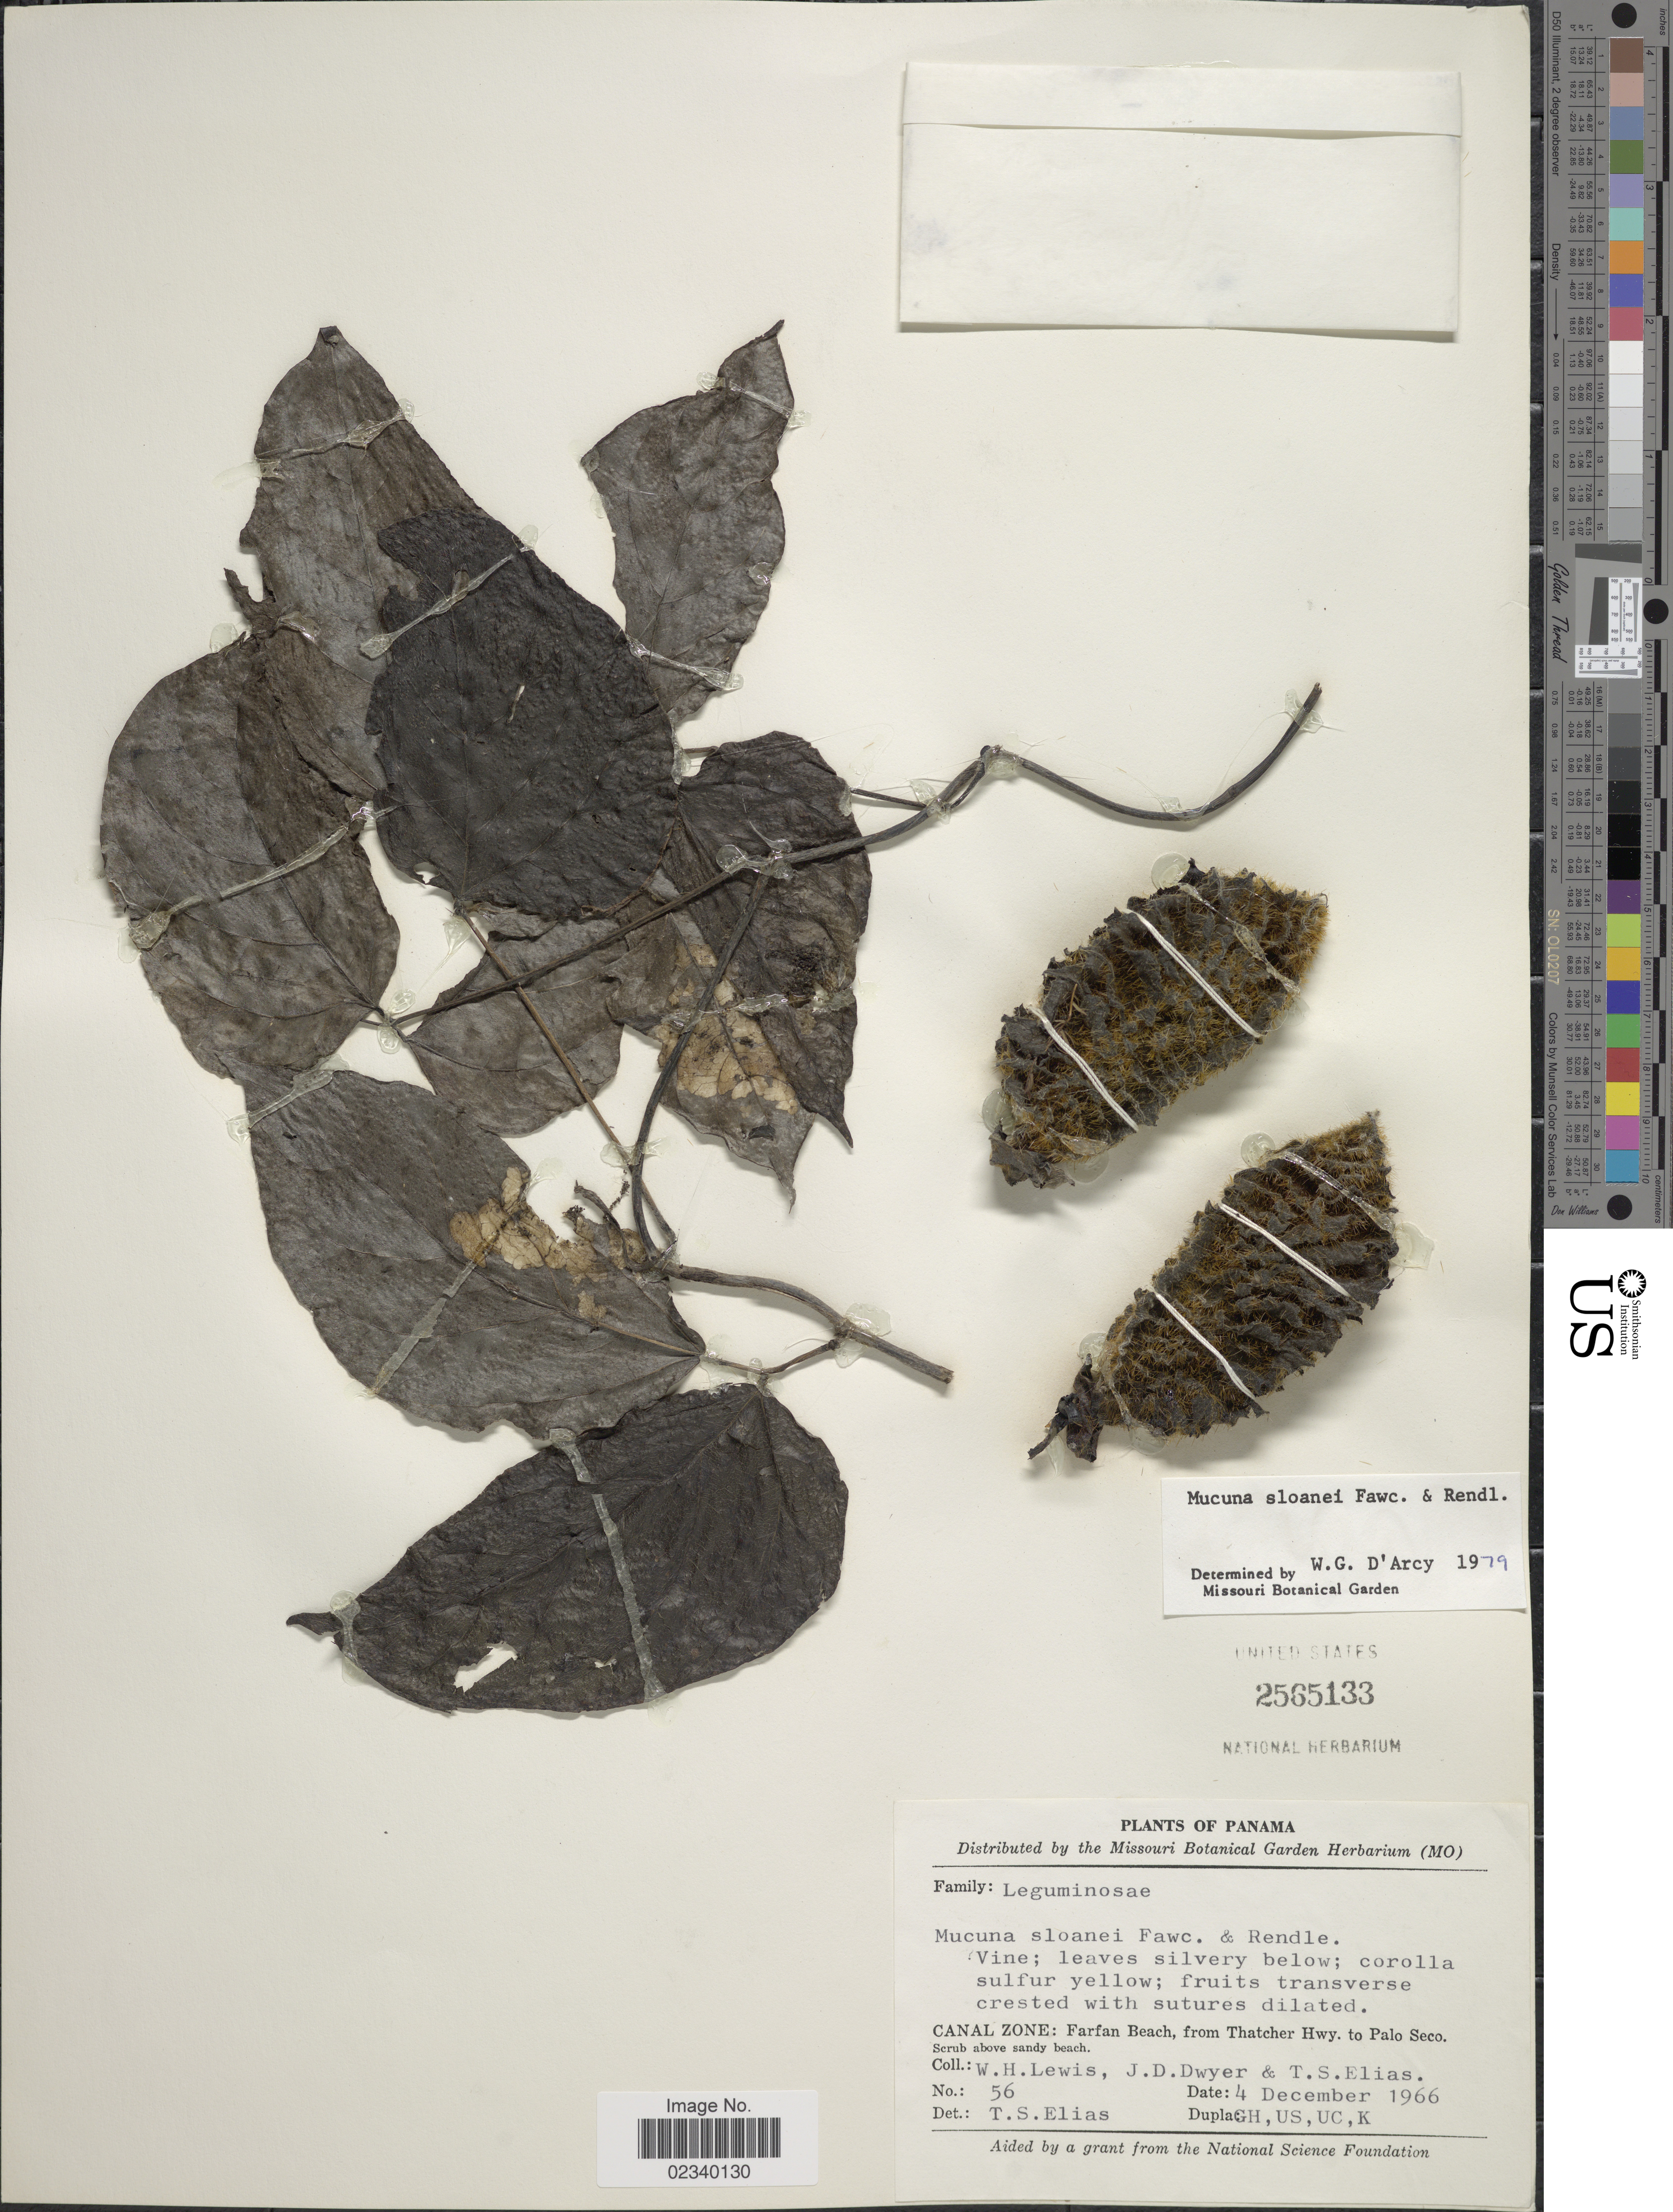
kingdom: Plantae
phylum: Tracheophyta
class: Magnoliopsida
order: Fabales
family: Fabaceae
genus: Mucuna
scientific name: Mucuna sloanei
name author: Fawc. & Rendle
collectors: W. H. Lewis, J. D. Dwyer & T. S. Elias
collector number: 56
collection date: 1966-12-04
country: Panama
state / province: Colón / Panamá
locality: Farfan Beach, from Thatcher Hwy. to Palo Seco.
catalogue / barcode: US 2565133